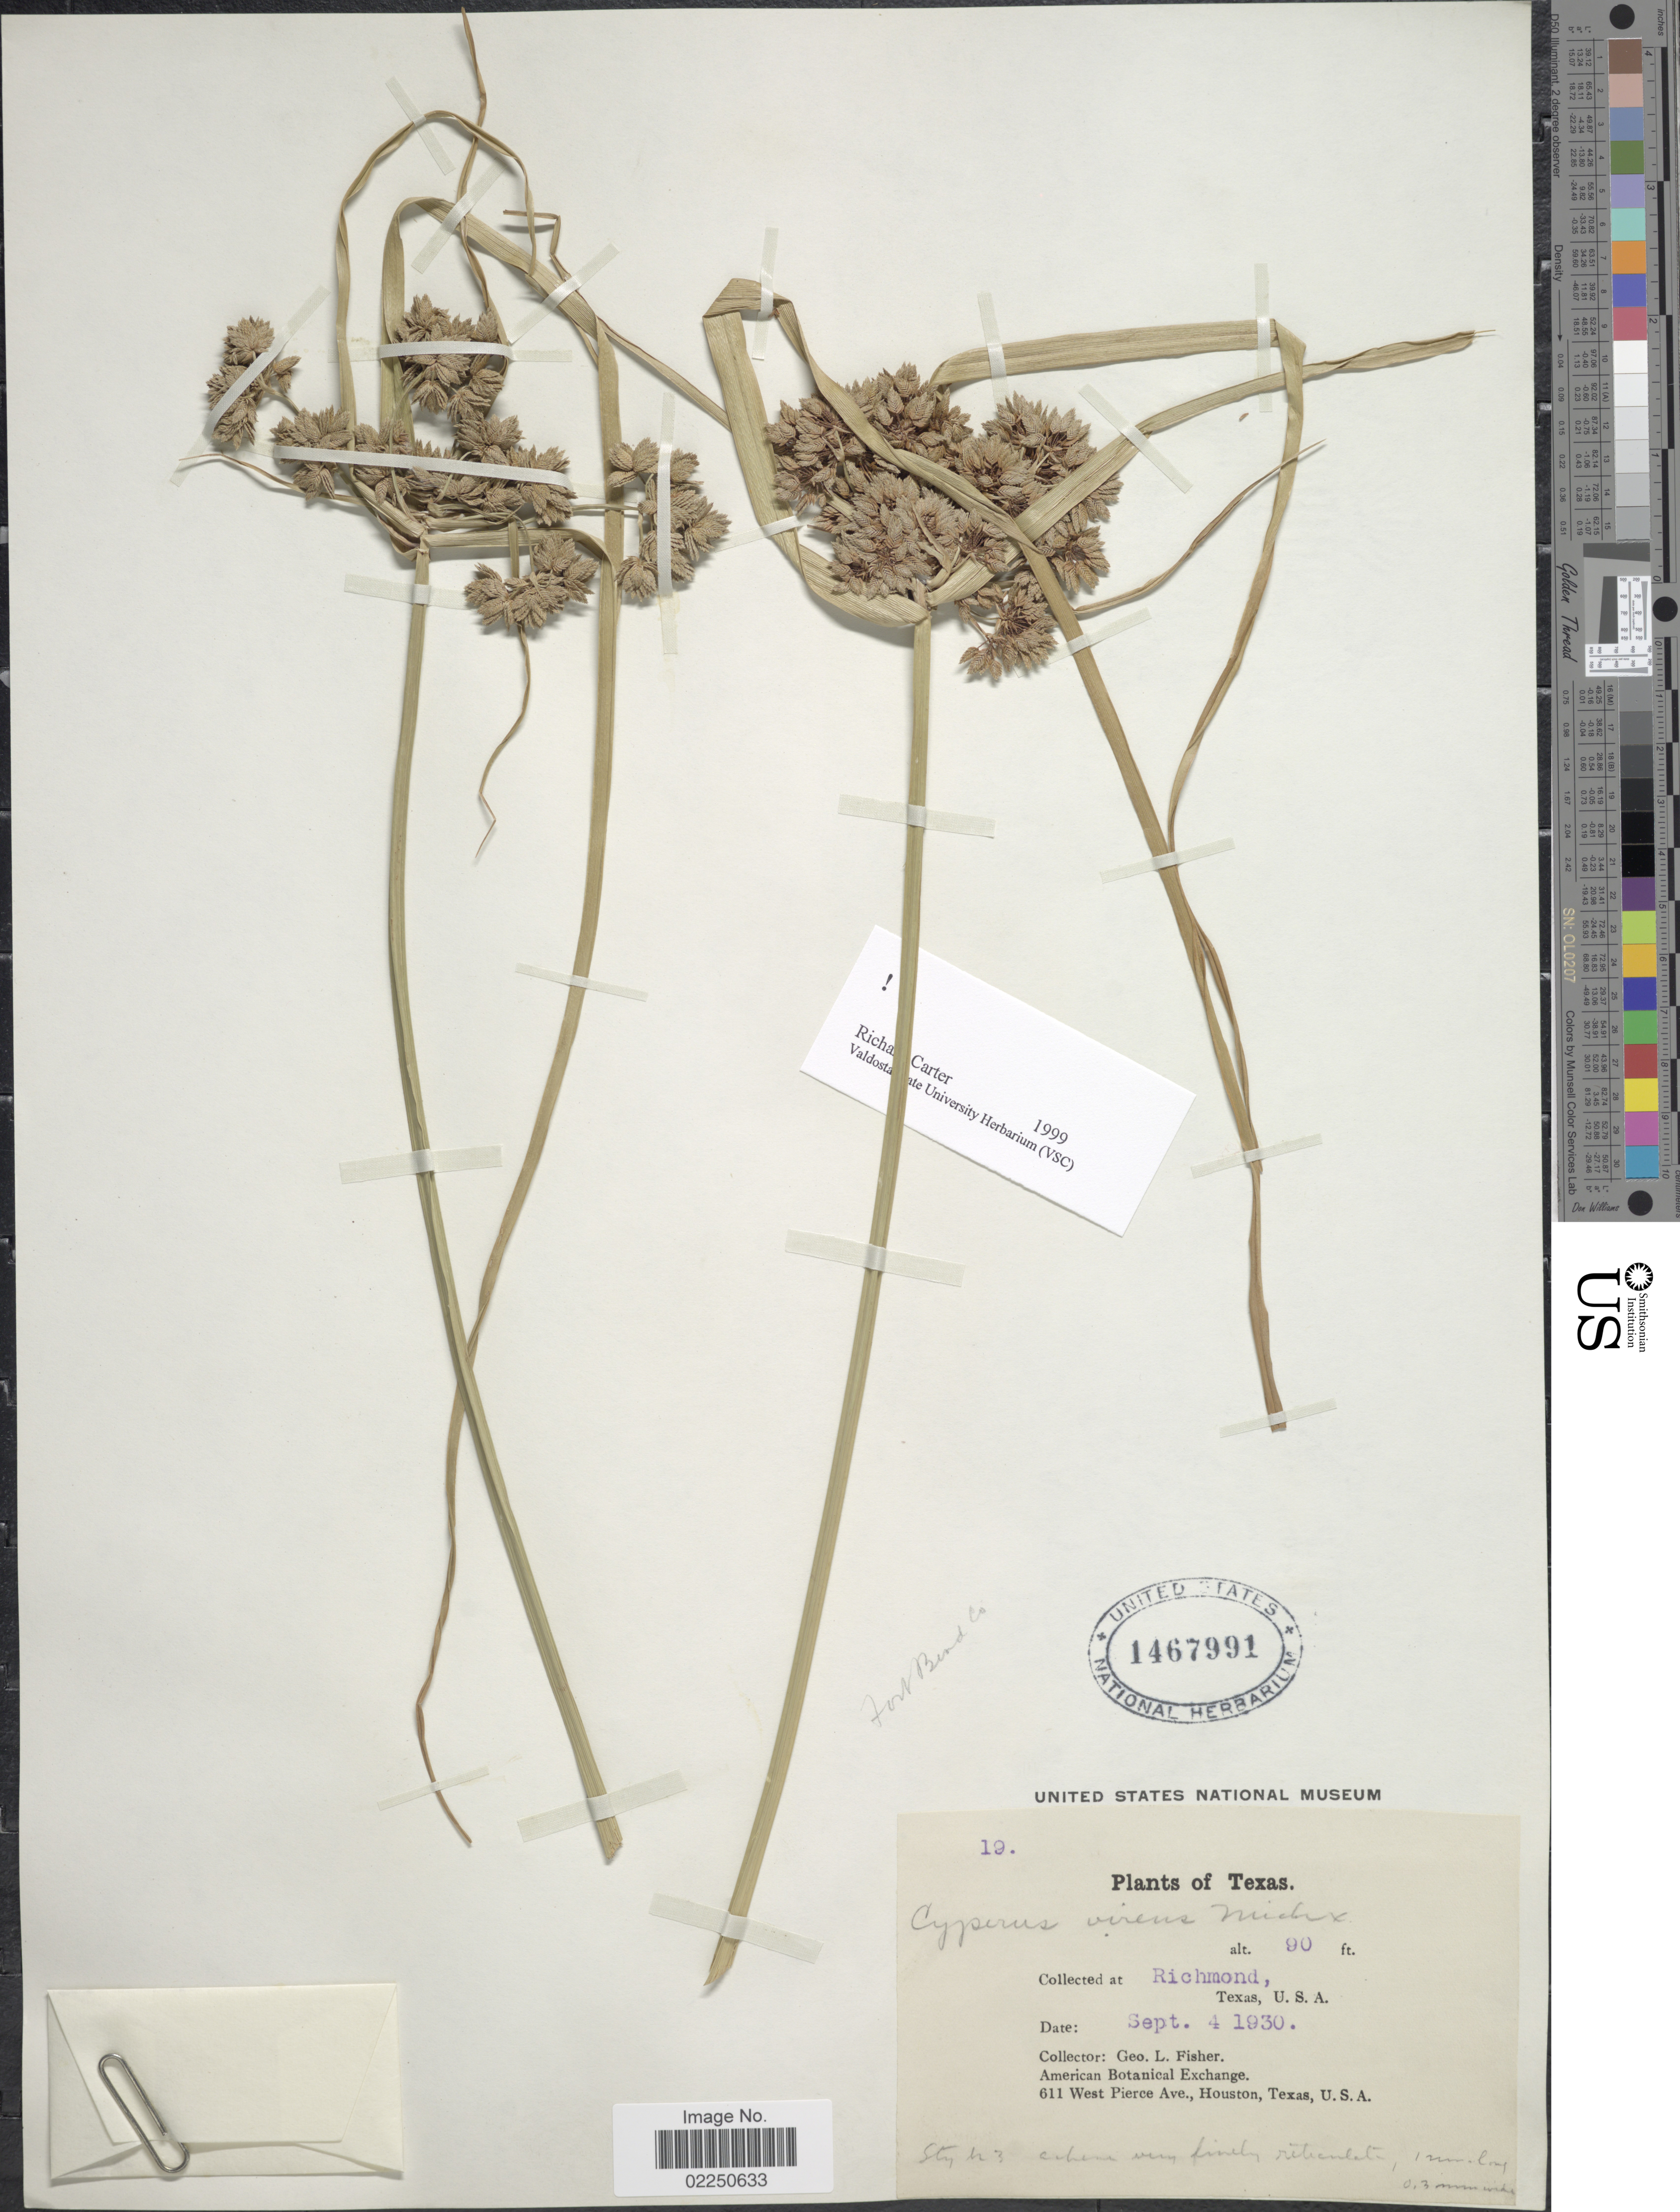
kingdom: Plantae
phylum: Tracheophyta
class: Liliopsida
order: Poales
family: Cyperaceae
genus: Cyperus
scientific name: Cyperus virens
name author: Michx.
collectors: G. L. Fisher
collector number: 19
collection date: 1930-09-04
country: United States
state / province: Texas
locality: Richmond, Texas, U.S.A.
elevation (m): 27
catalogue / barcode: US 1467991